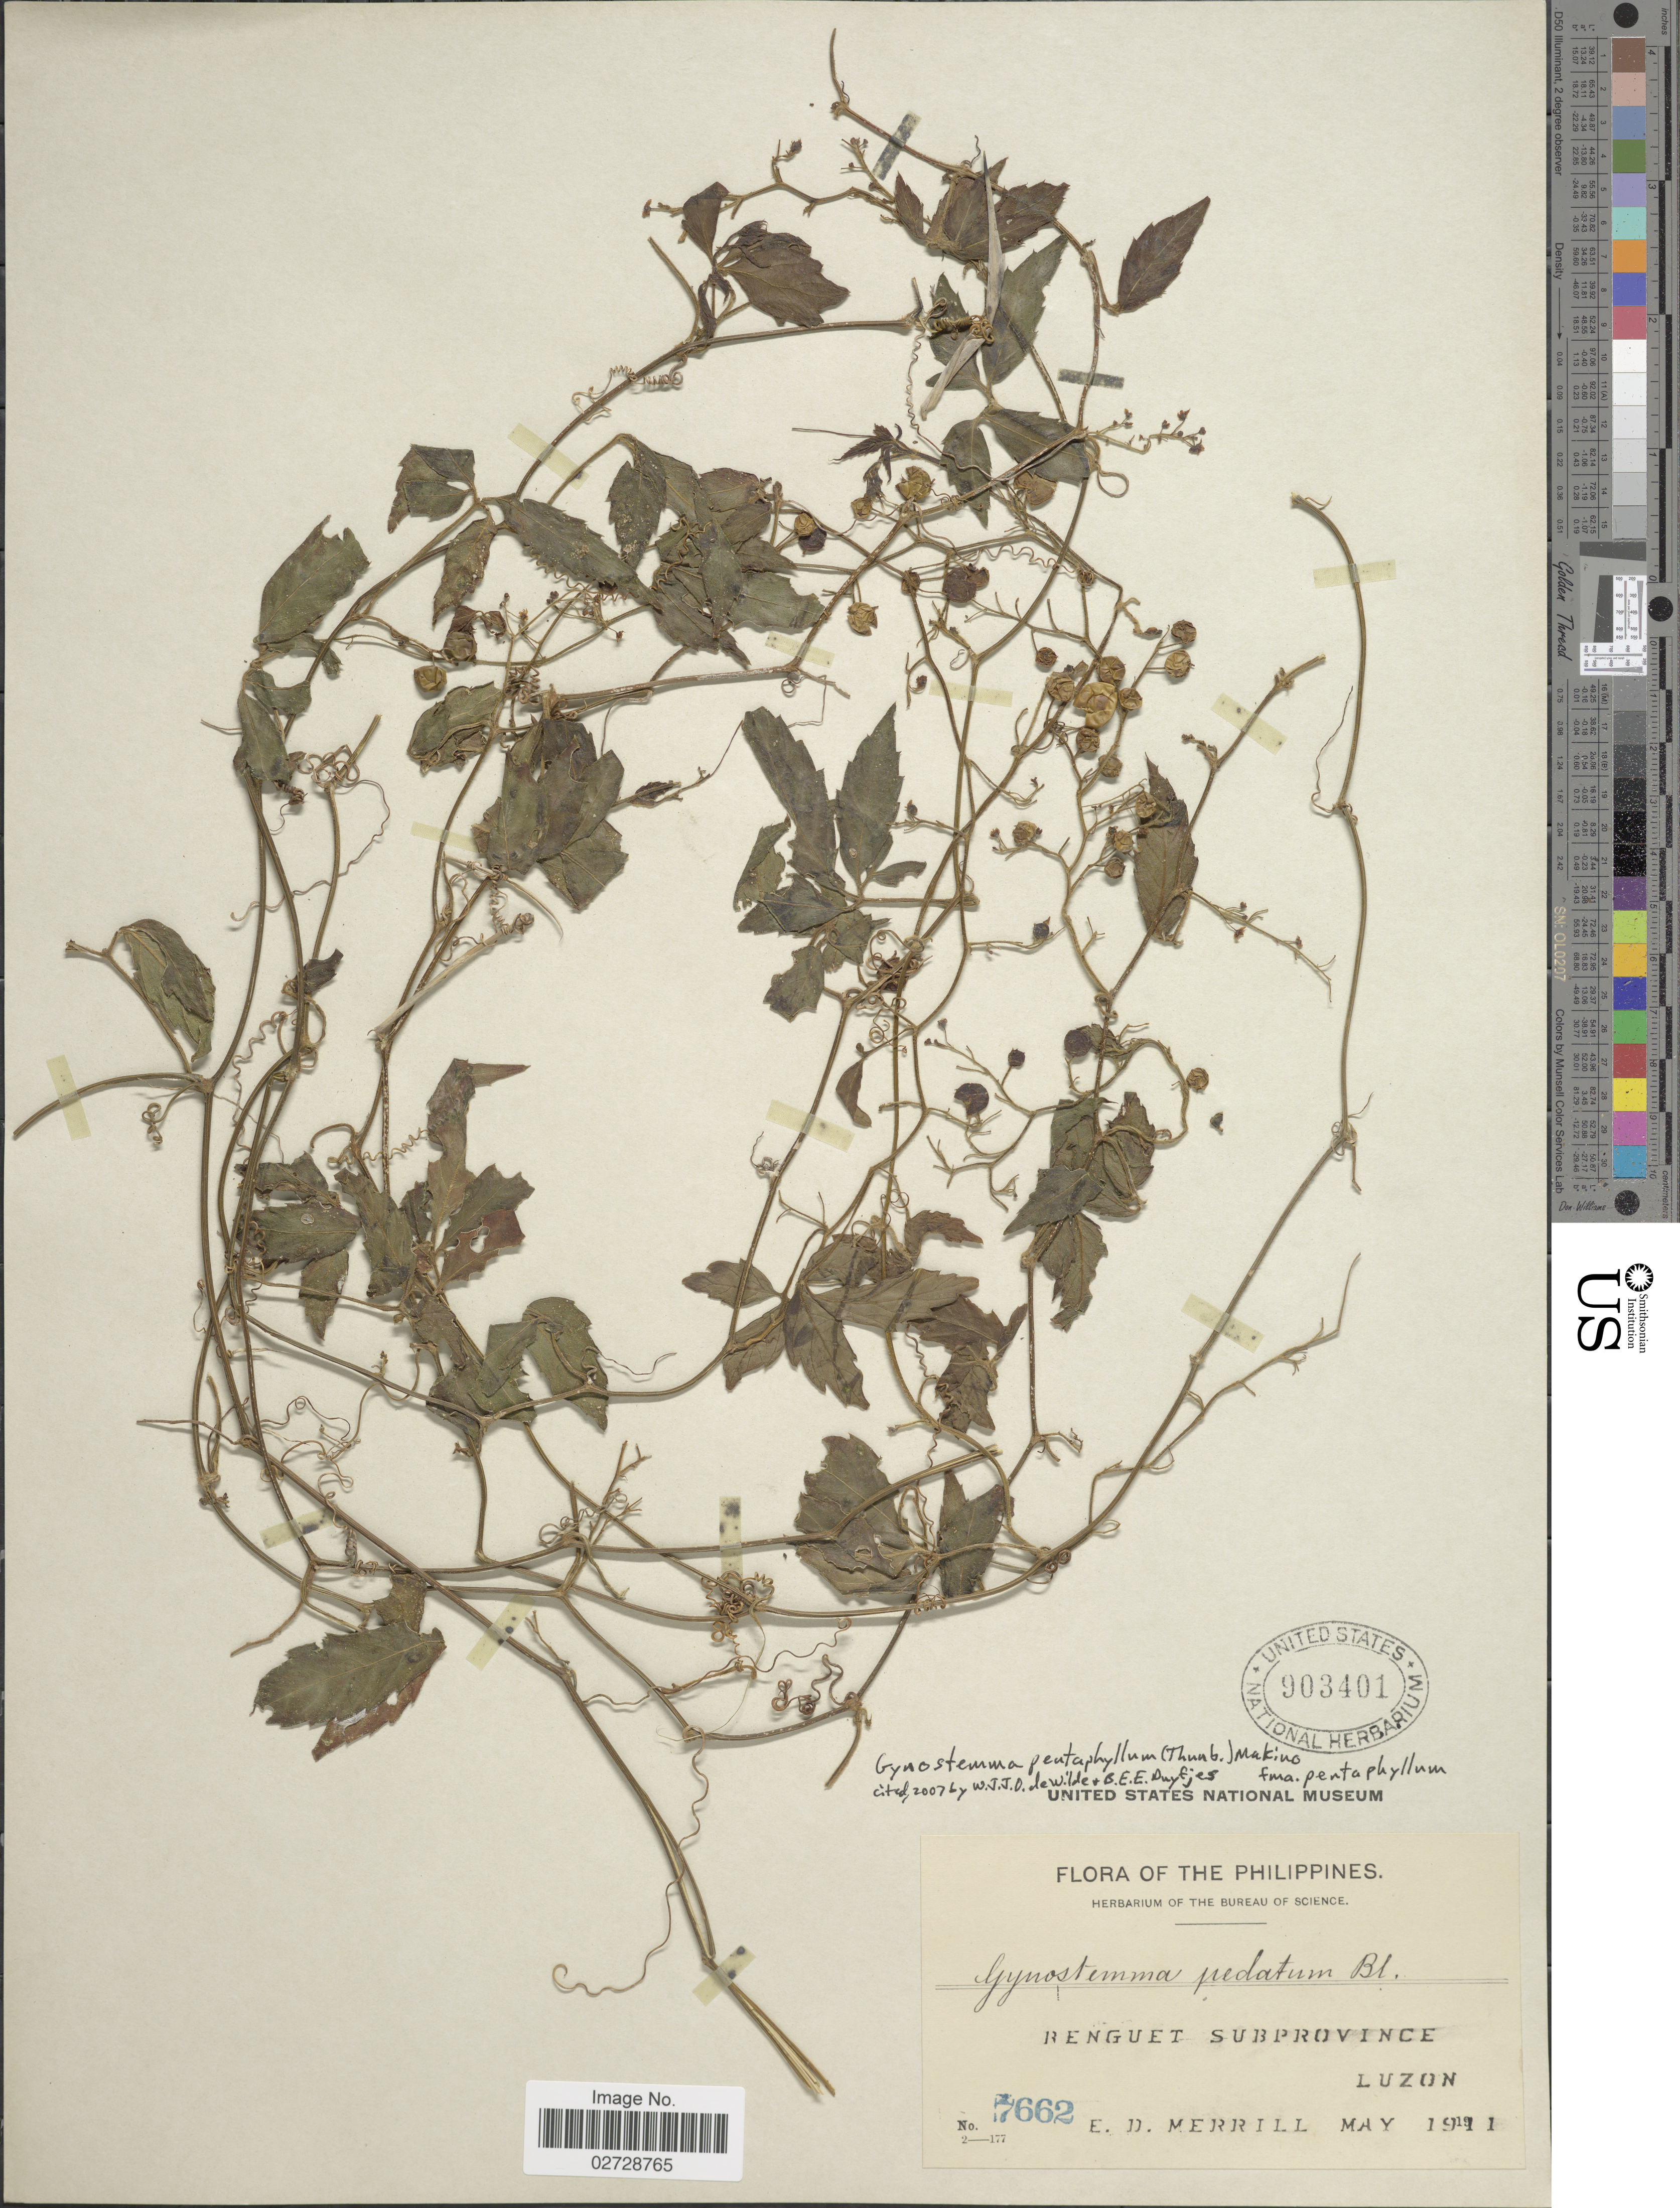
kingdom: Plantae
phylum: Tracheophyta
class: Magnoliopsida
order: Cucurbitales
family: Cucurbitaceae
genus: Gynostemma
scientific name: Gynostemma pentaphyllum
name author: (Thunb.) Makino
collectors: E. D. Merrill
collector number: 7662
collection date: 1911-05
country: Philippines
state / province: Cordillera (Administrative Region)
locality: Benguet Subprovince. Luzon.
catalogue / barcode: US 903401